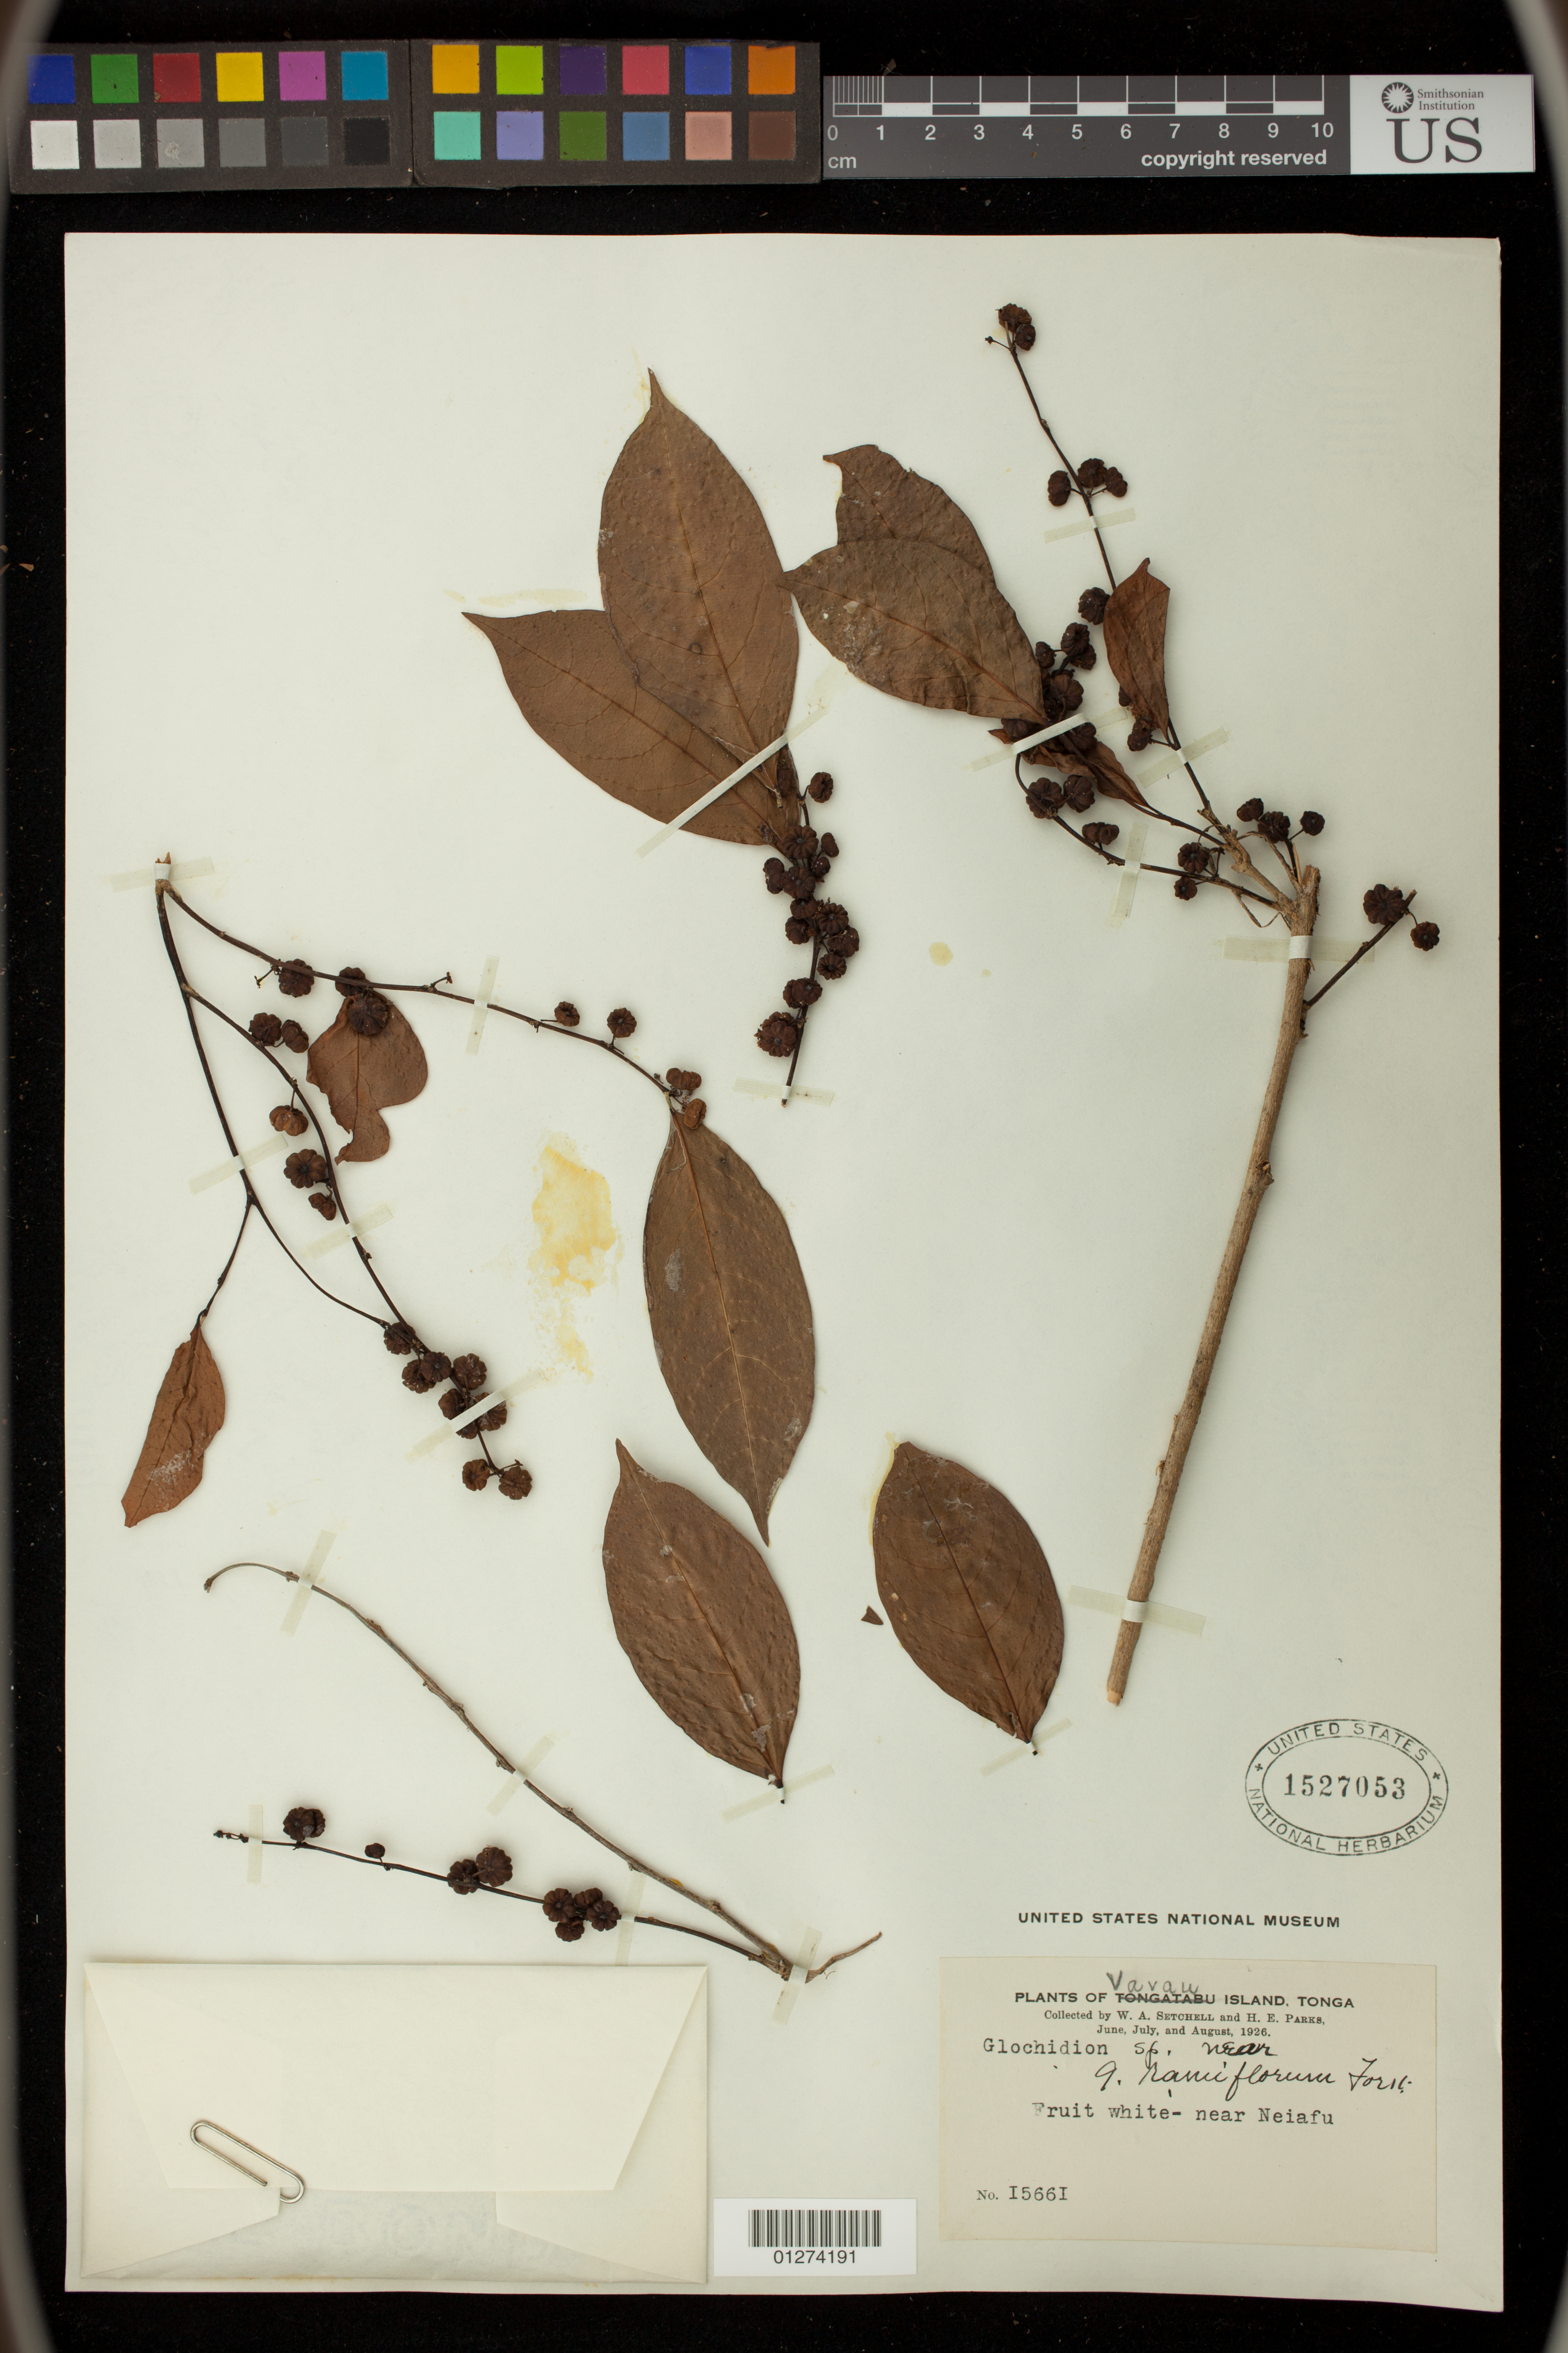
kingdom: Plantae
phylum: Tracheophyta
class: Magnoliopsida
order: Malpighiales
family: Phyllanthaceae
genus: Glochidion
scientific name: Glochidion ramiflorum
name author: J.R. Forst. & G. Forst.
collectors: W. Setchell & H. E. Parks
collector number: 15661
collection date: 1926-06/1926-08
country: Tonga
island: Vavau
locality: Near Neiafu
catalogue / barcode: US 1527053